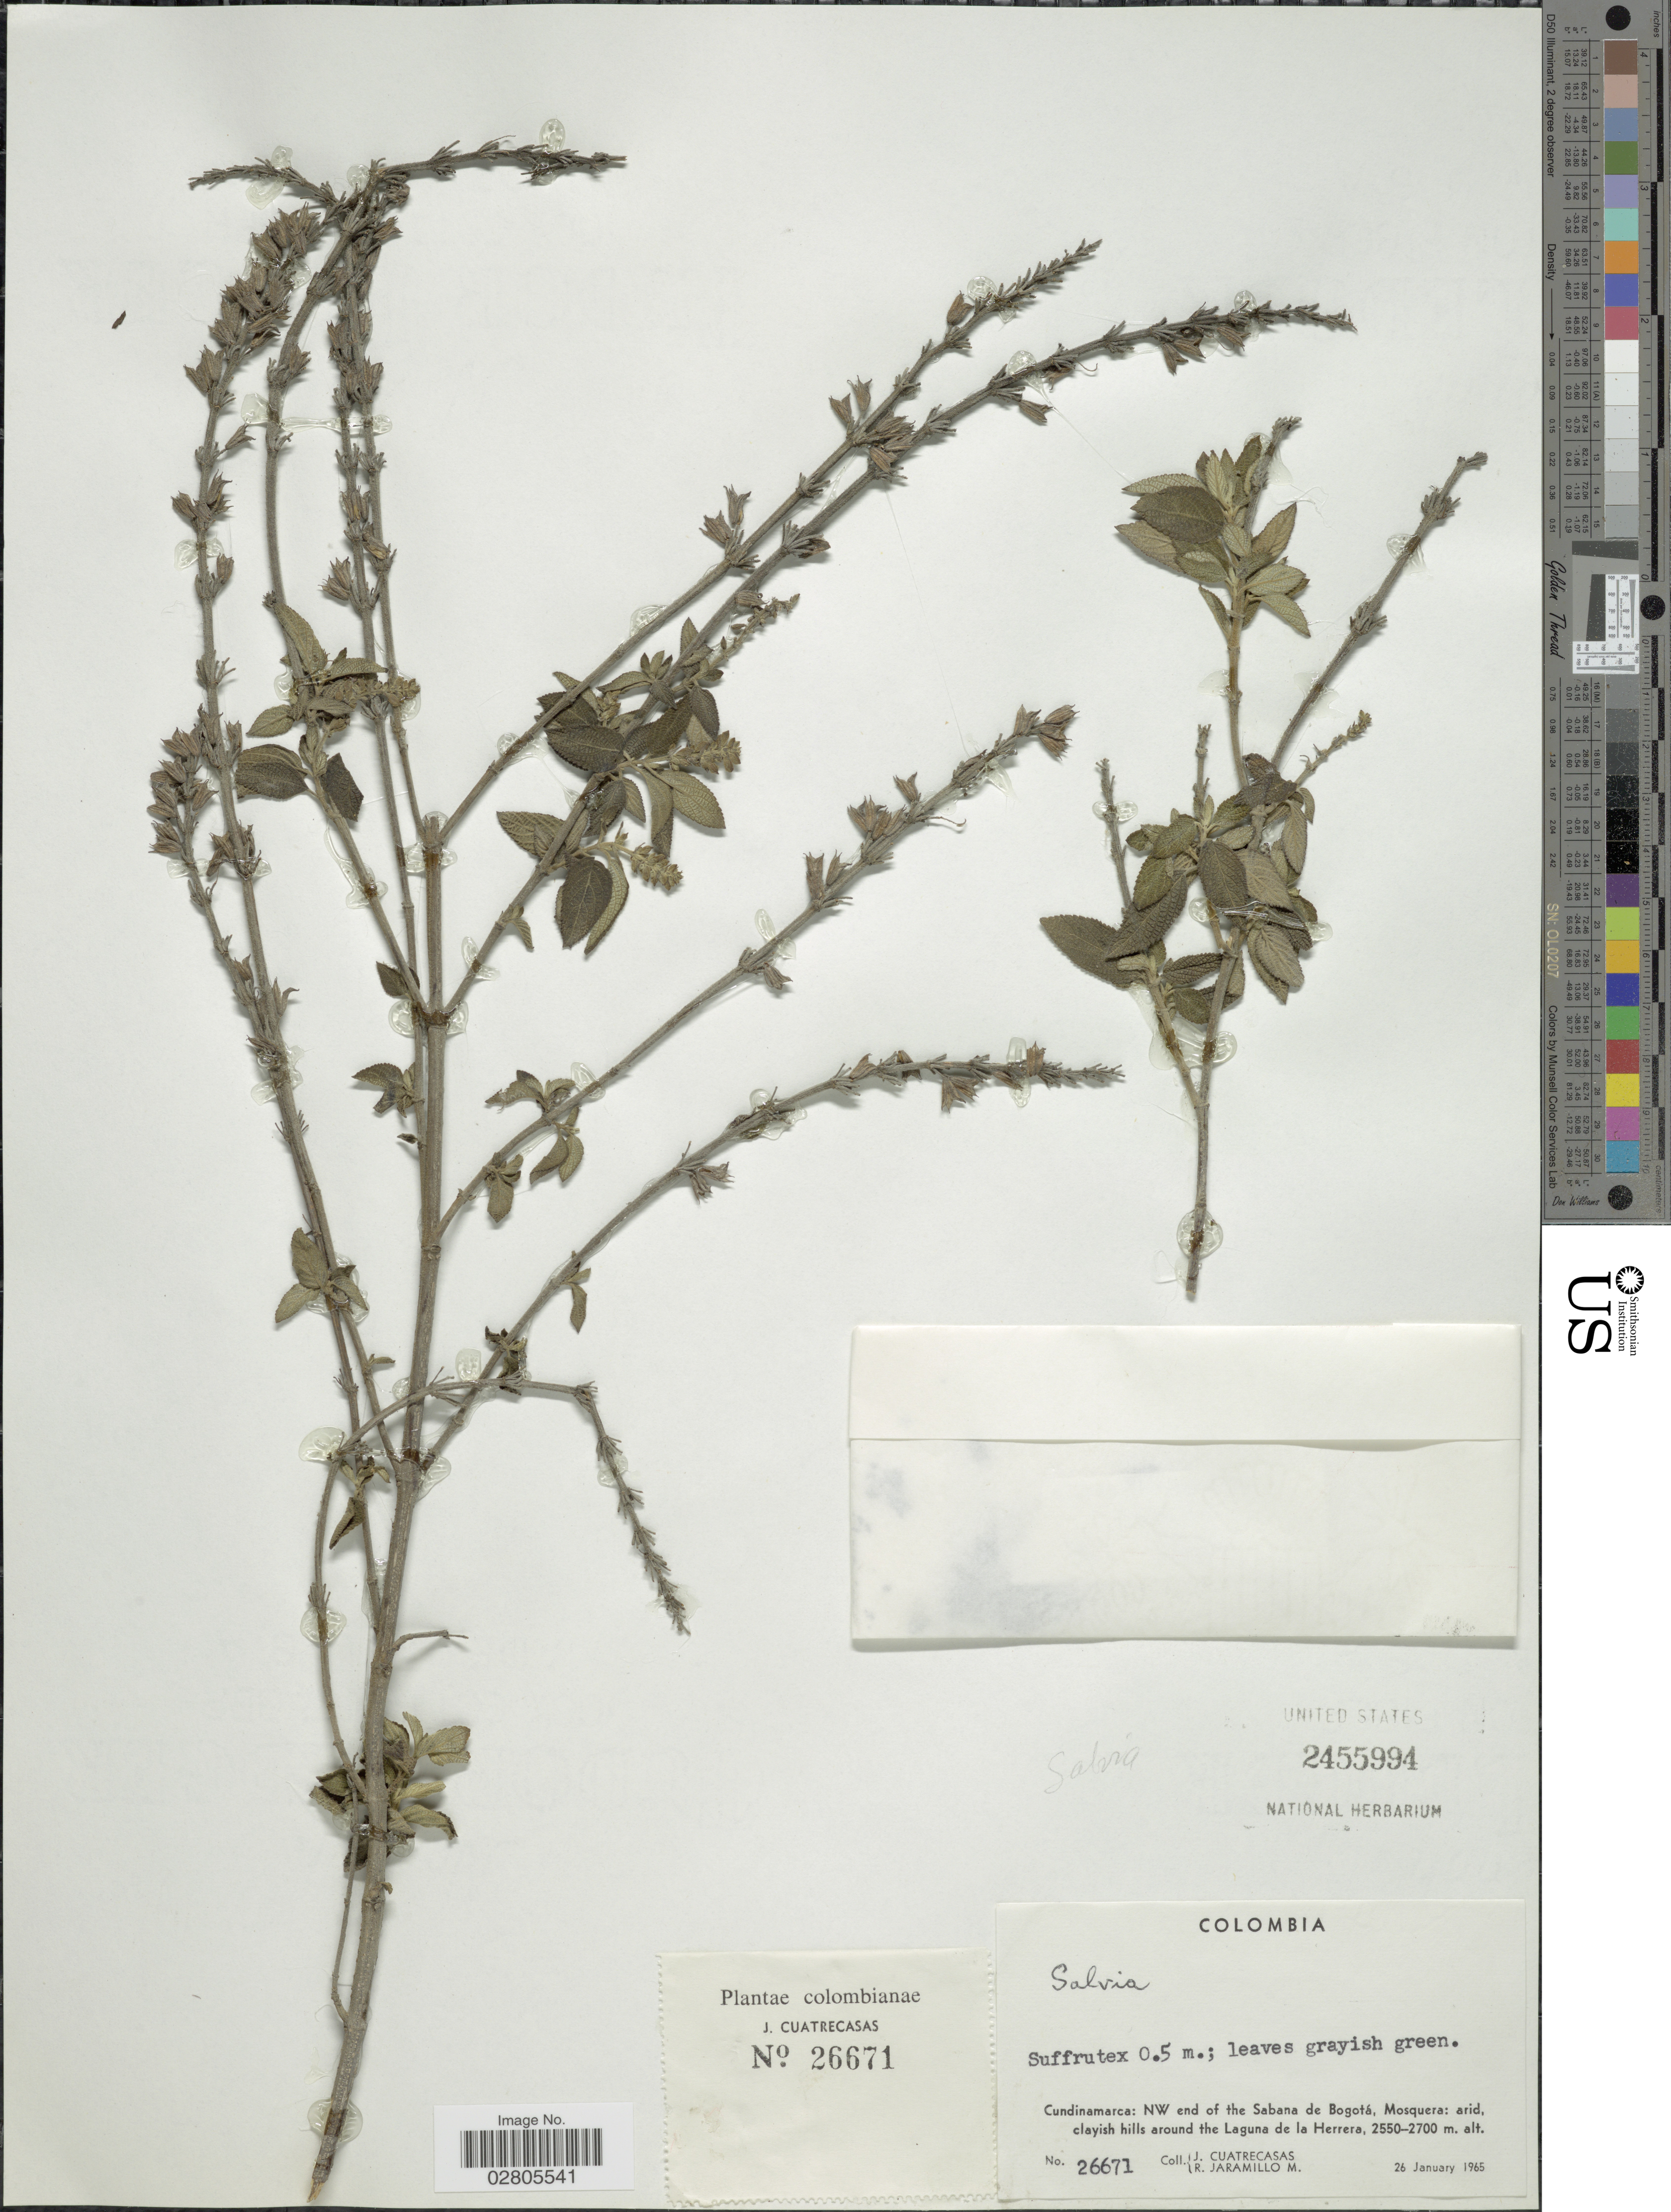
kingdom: Plantae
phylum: Tracheophyta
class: Magnoliopsida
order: Lamiales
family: Lamiaceae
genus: Salvia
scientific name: Salvia sp.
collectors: J. Cuatrecasas & R. Jaramillo M.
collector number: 26671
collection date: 1965-01-26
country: Colombia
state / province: Cundinamarca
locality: NW end of the Sabana de Bogotá, Mosquera: arid, clayish hills around the Laguna de la Herrera.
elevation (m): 2550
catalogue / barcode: US 2455994